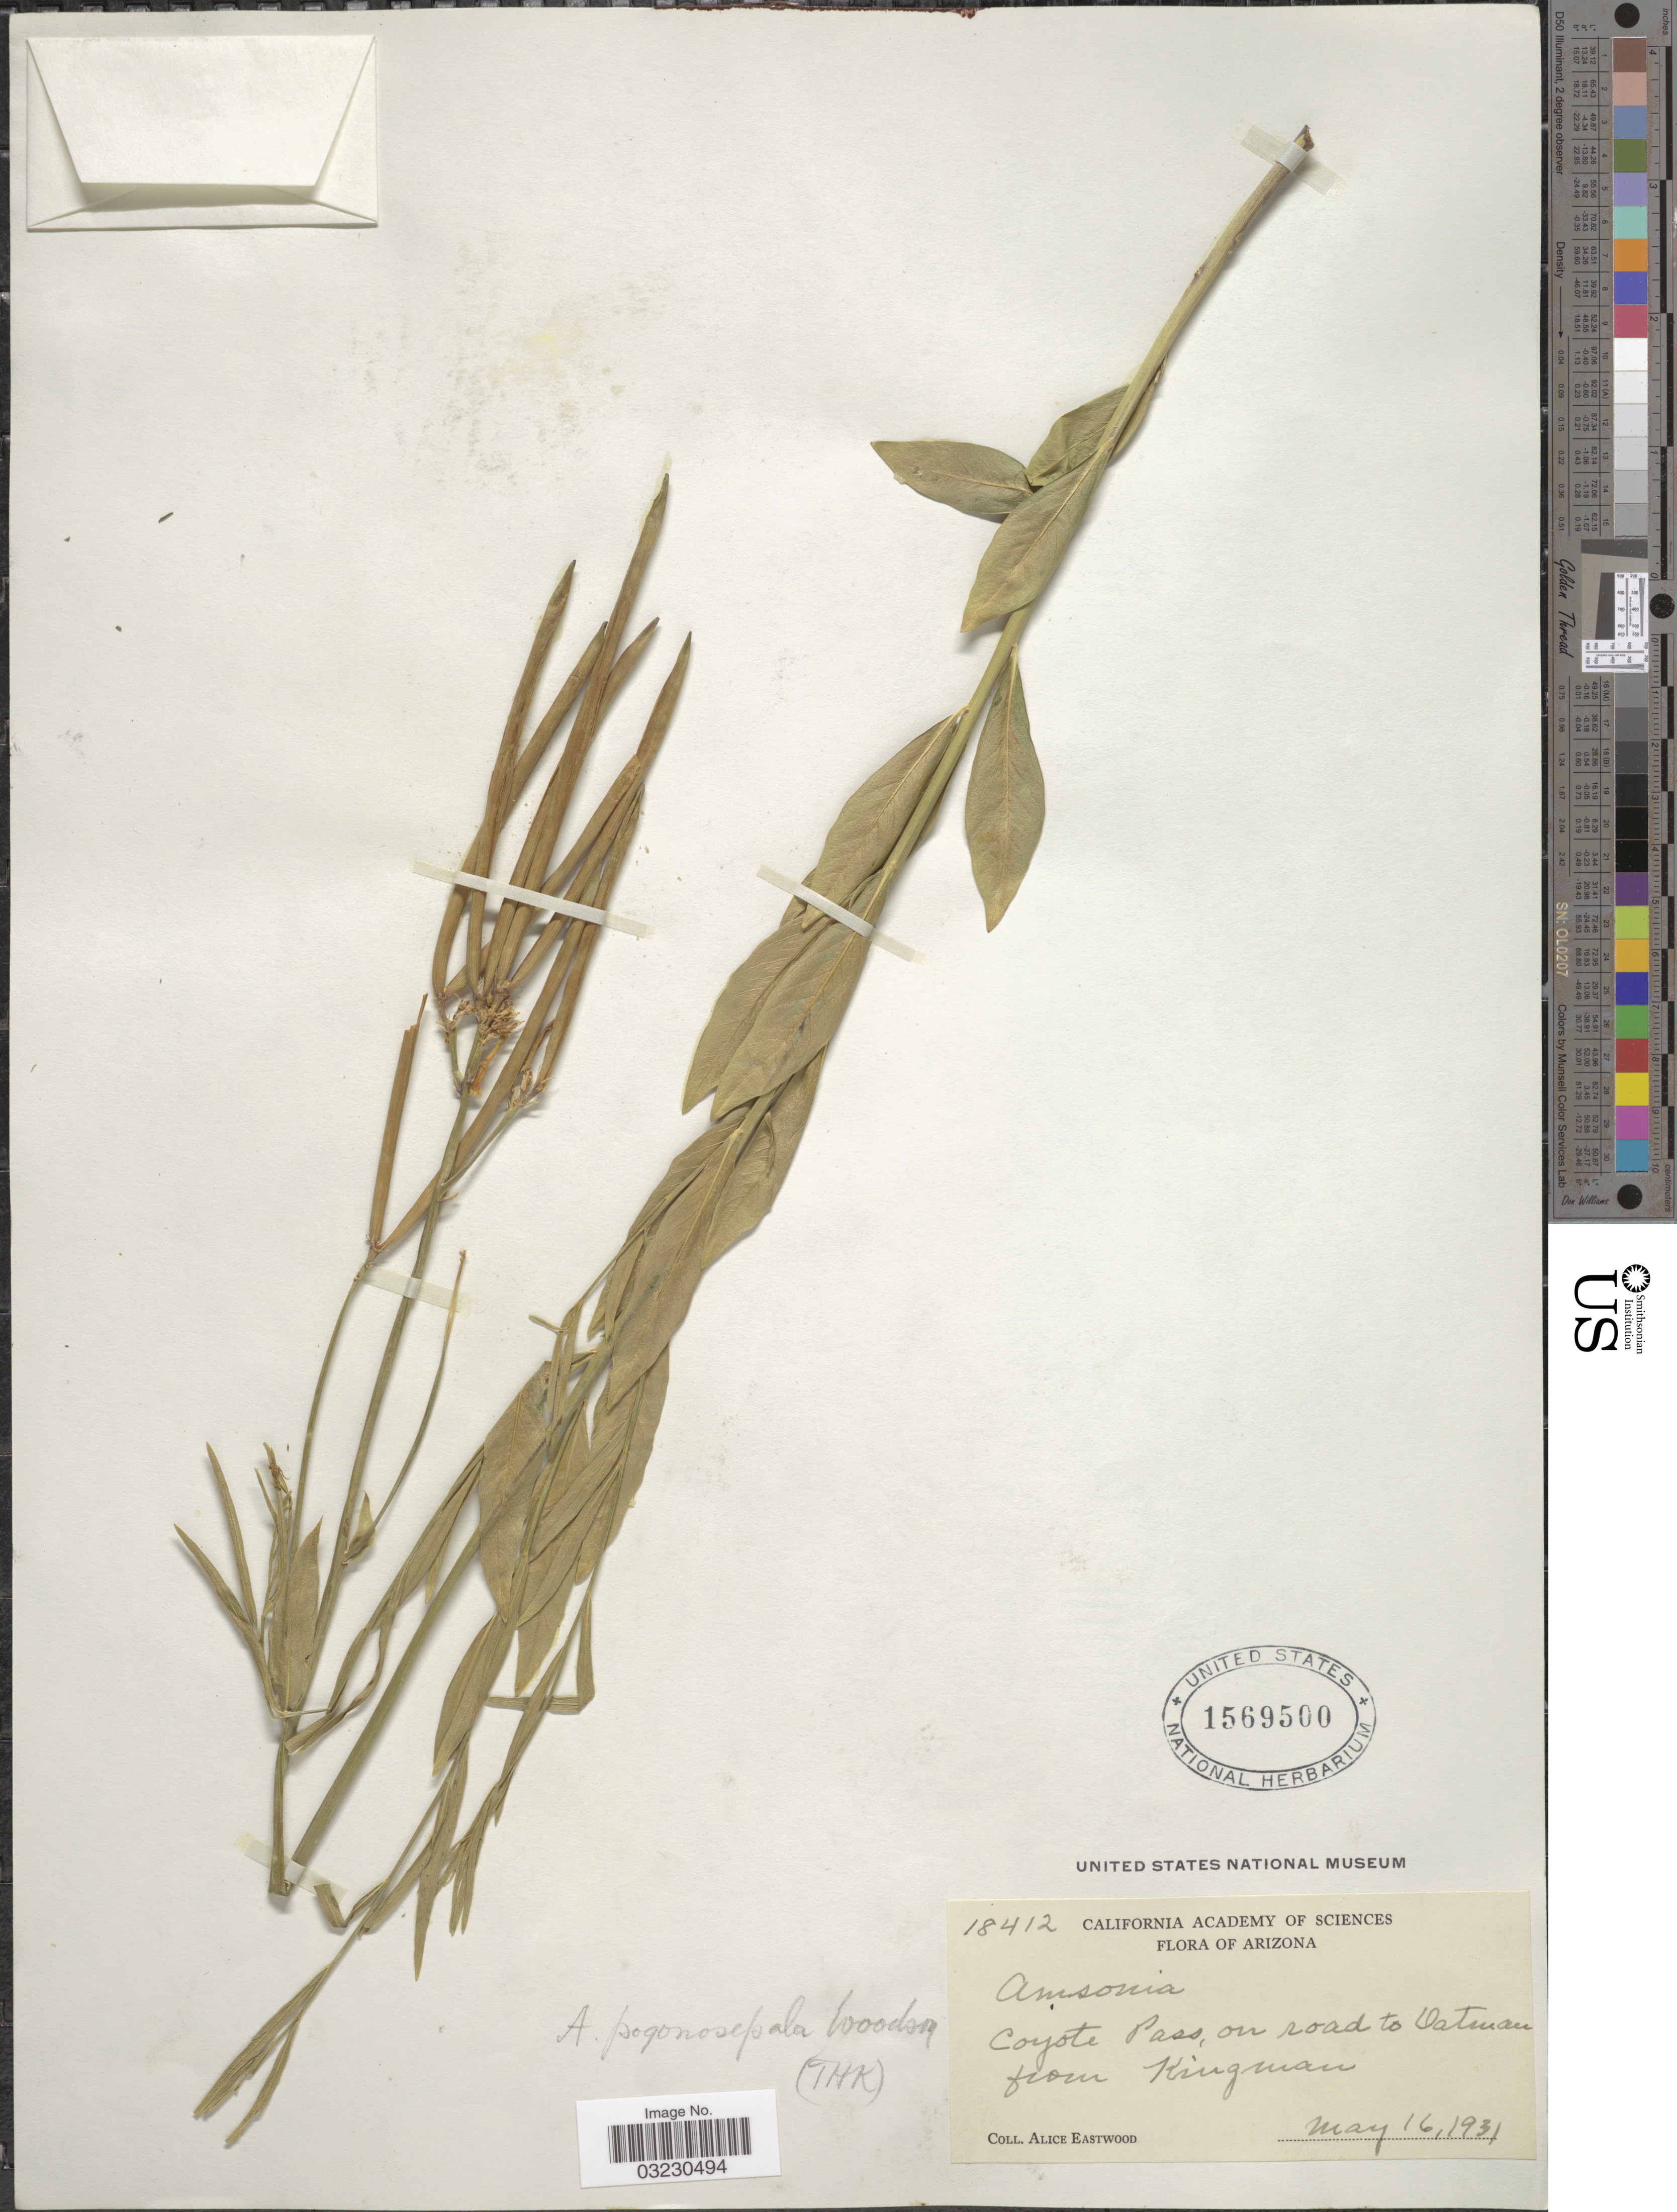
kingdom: Plantae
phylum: Tracheophyta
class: Magnoliopsida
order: Gentianales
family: Apocynaceae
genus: Amsonia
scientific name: Amsonia pogonosepala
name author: Woodson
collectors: A. Eastwood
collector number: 18412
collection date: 1931-05-16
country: United States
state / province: Arizona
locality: Coyote Pass, on road to Oatman from Kingman.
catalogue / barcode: US 1569500